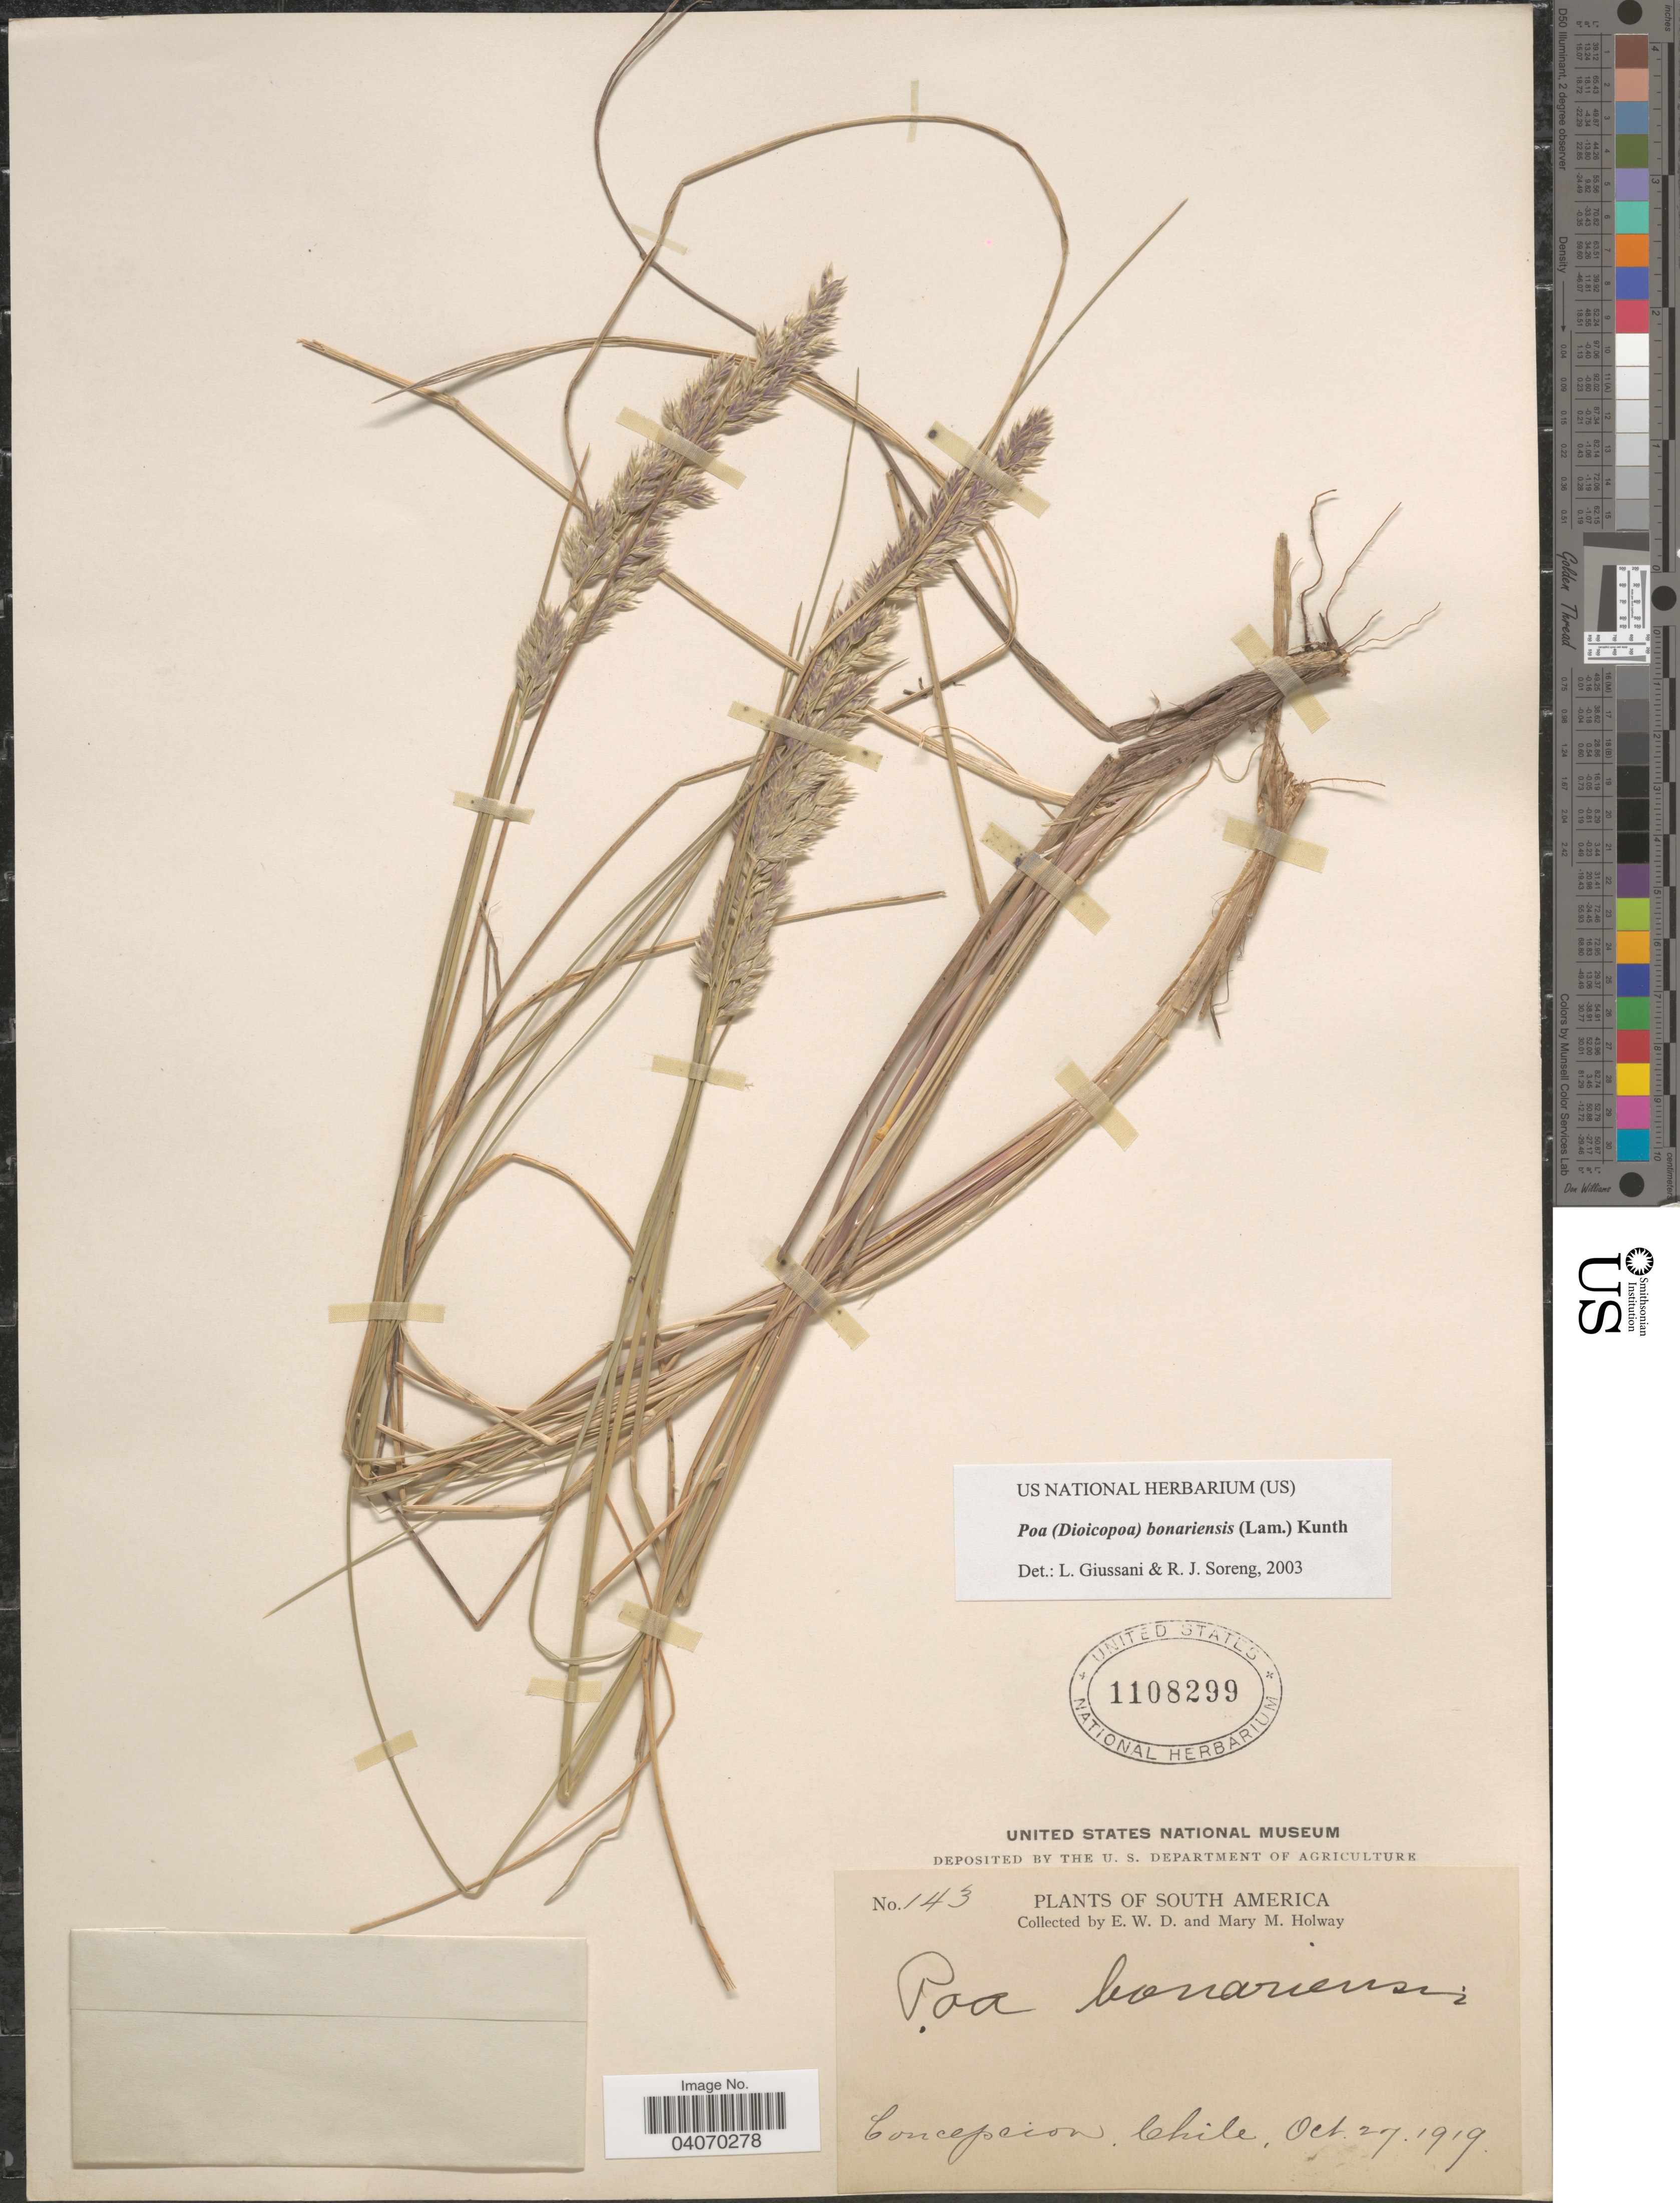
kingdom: Plantae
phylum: Tracheophyta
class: Liliopsida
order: Poales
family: Poaceae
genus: Poa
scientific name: Poa bonariensis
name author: (Lam.) Kunth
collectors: E. W. D. Holway & M. M. Holway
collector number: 143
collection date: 1919-10-27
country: Chile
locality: Concepcion.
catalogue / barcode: US 1108299